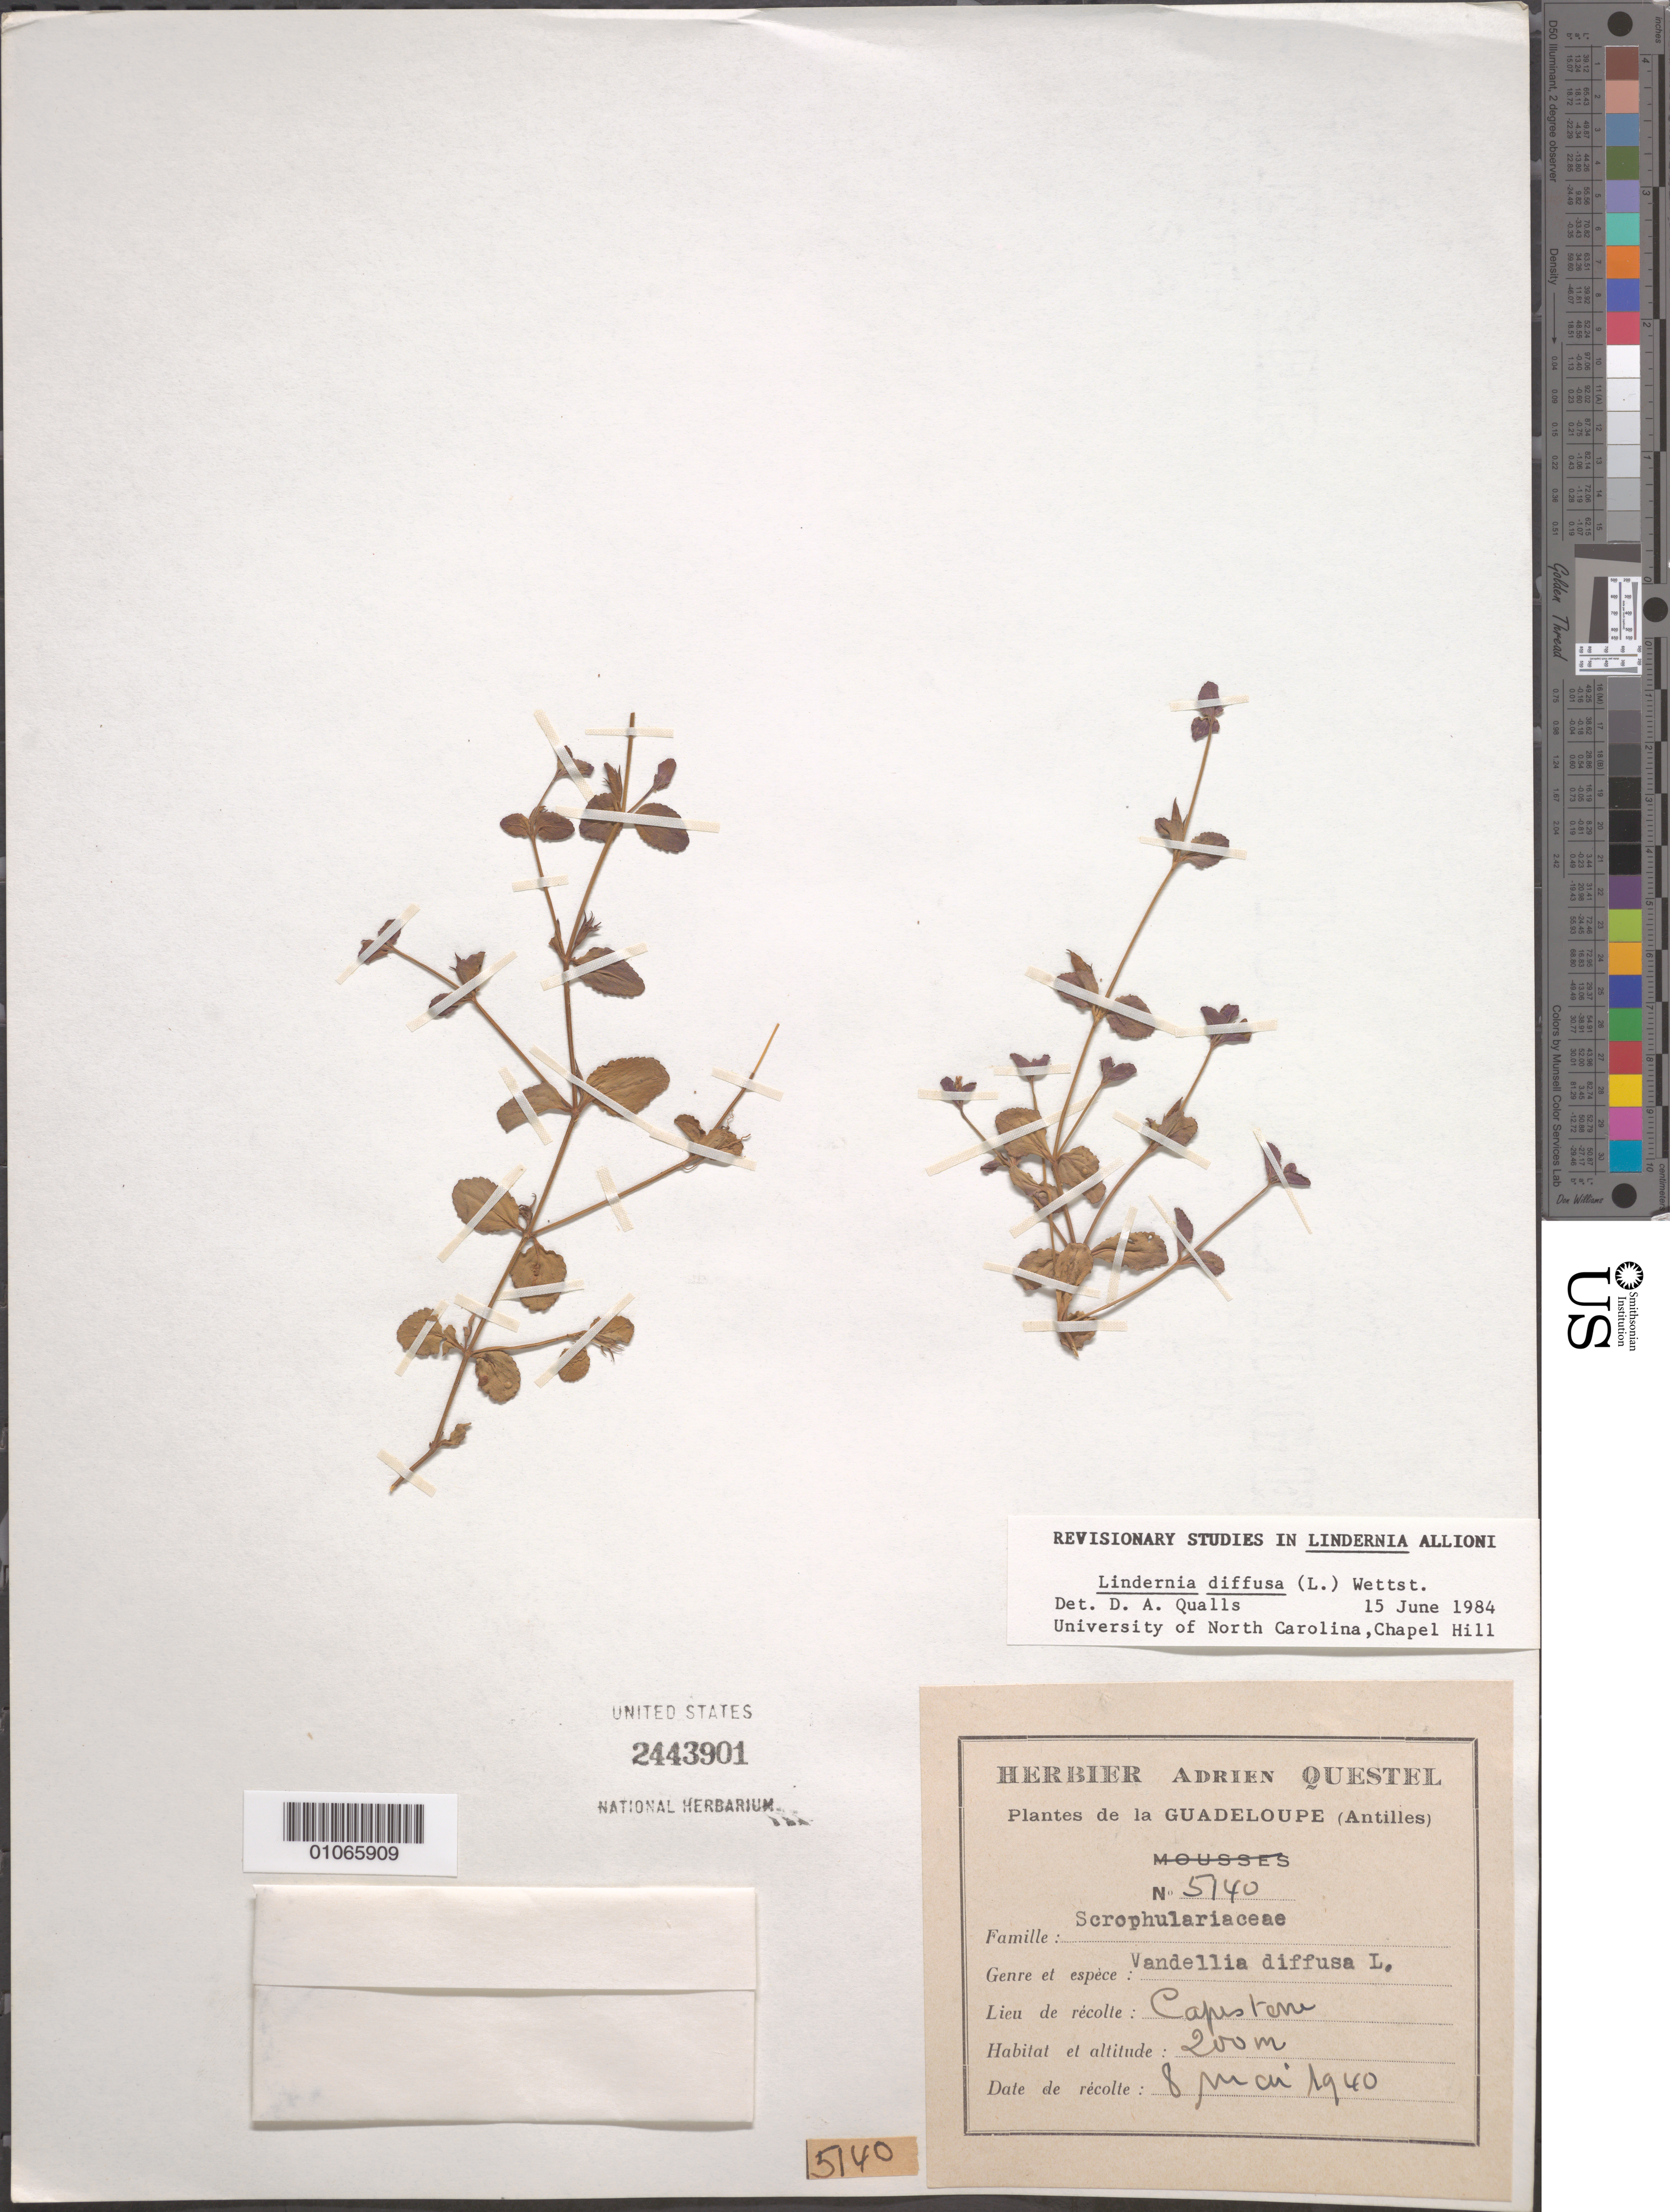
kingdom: Plantae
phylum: Tracheophyta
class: Magnoliopsida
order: Lamiales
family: Linderniaceae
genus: Lindernia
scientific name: Lindernia diffusa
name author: (L.) Wettst.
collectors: A. Questel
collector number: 5140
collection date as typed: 08 Mar 1940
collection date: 1940-03-08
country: Guadeloupe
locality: Capestone.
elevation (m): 200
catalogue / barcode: US 2443901